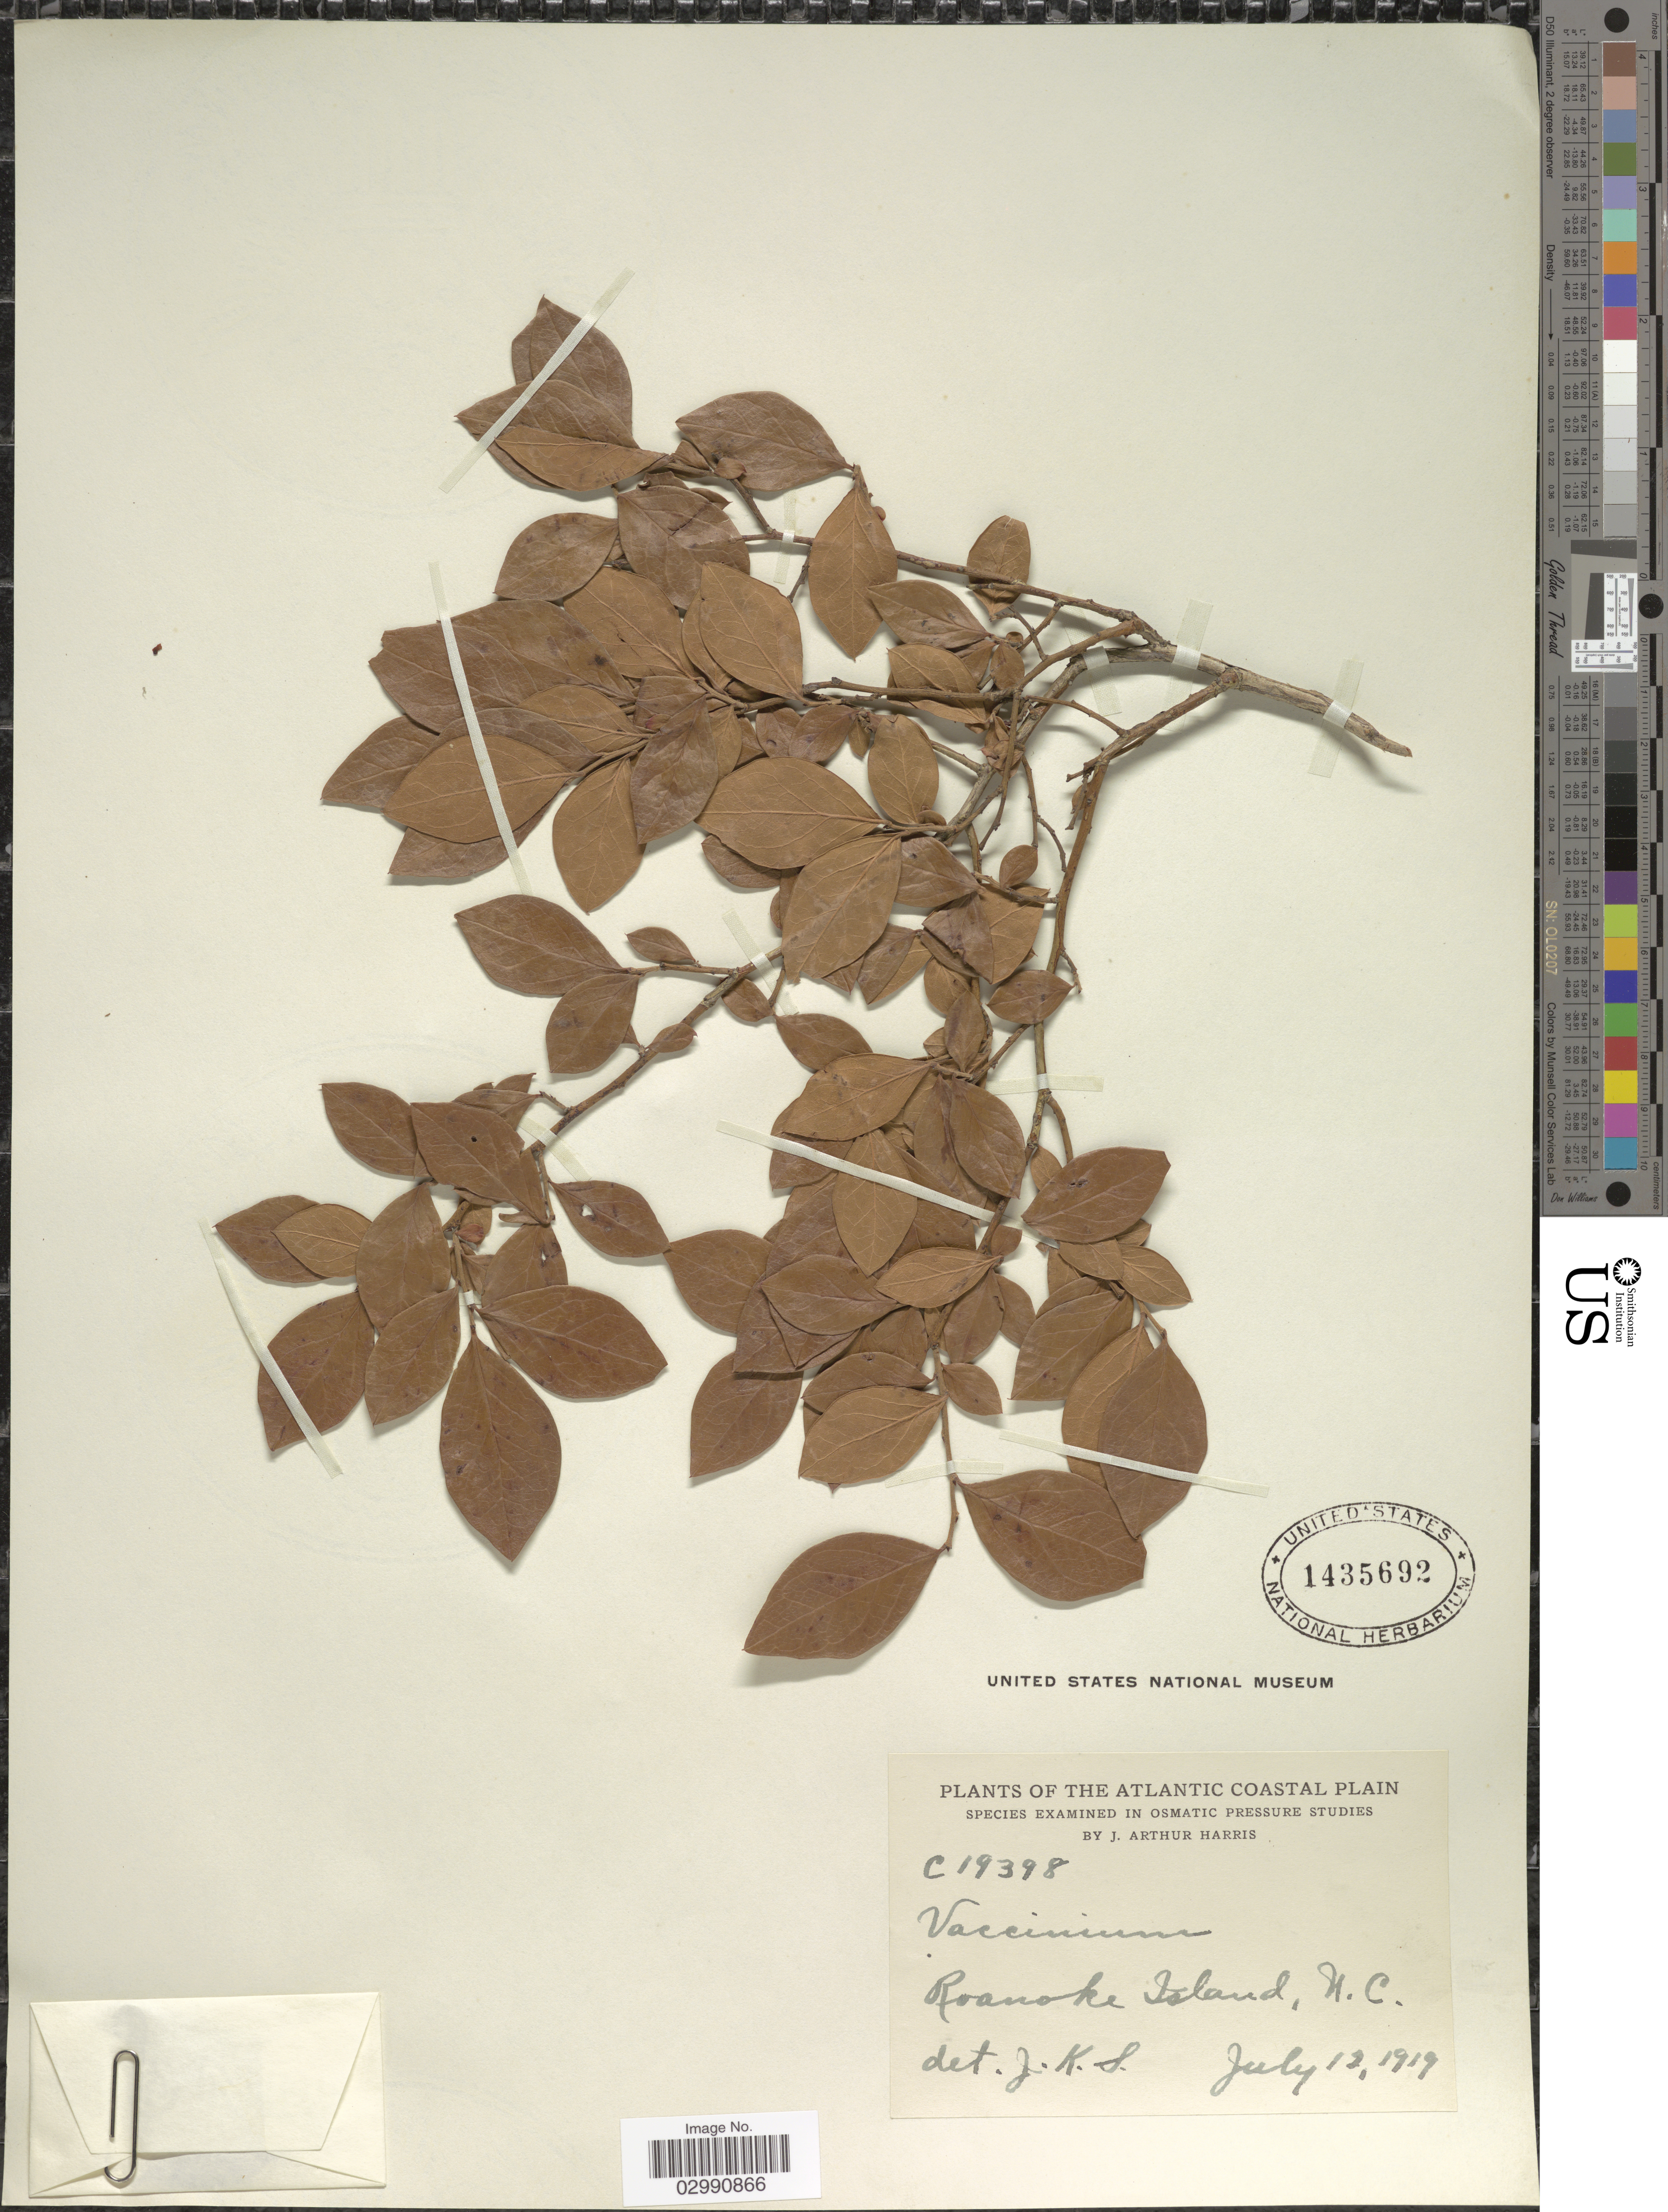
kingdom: Plantae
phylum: Tracheophyta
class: Magnoliopsida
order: Ericales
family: Ericaceae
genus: Vaccinium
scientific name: Vaccinium sp.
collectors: J. A. Harris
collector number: C19398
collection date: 1919-07-12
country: United States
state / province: North Carolina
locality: Atlantic Coastal Plain. Roanoke Island, N.C.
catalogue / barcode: US 1435692